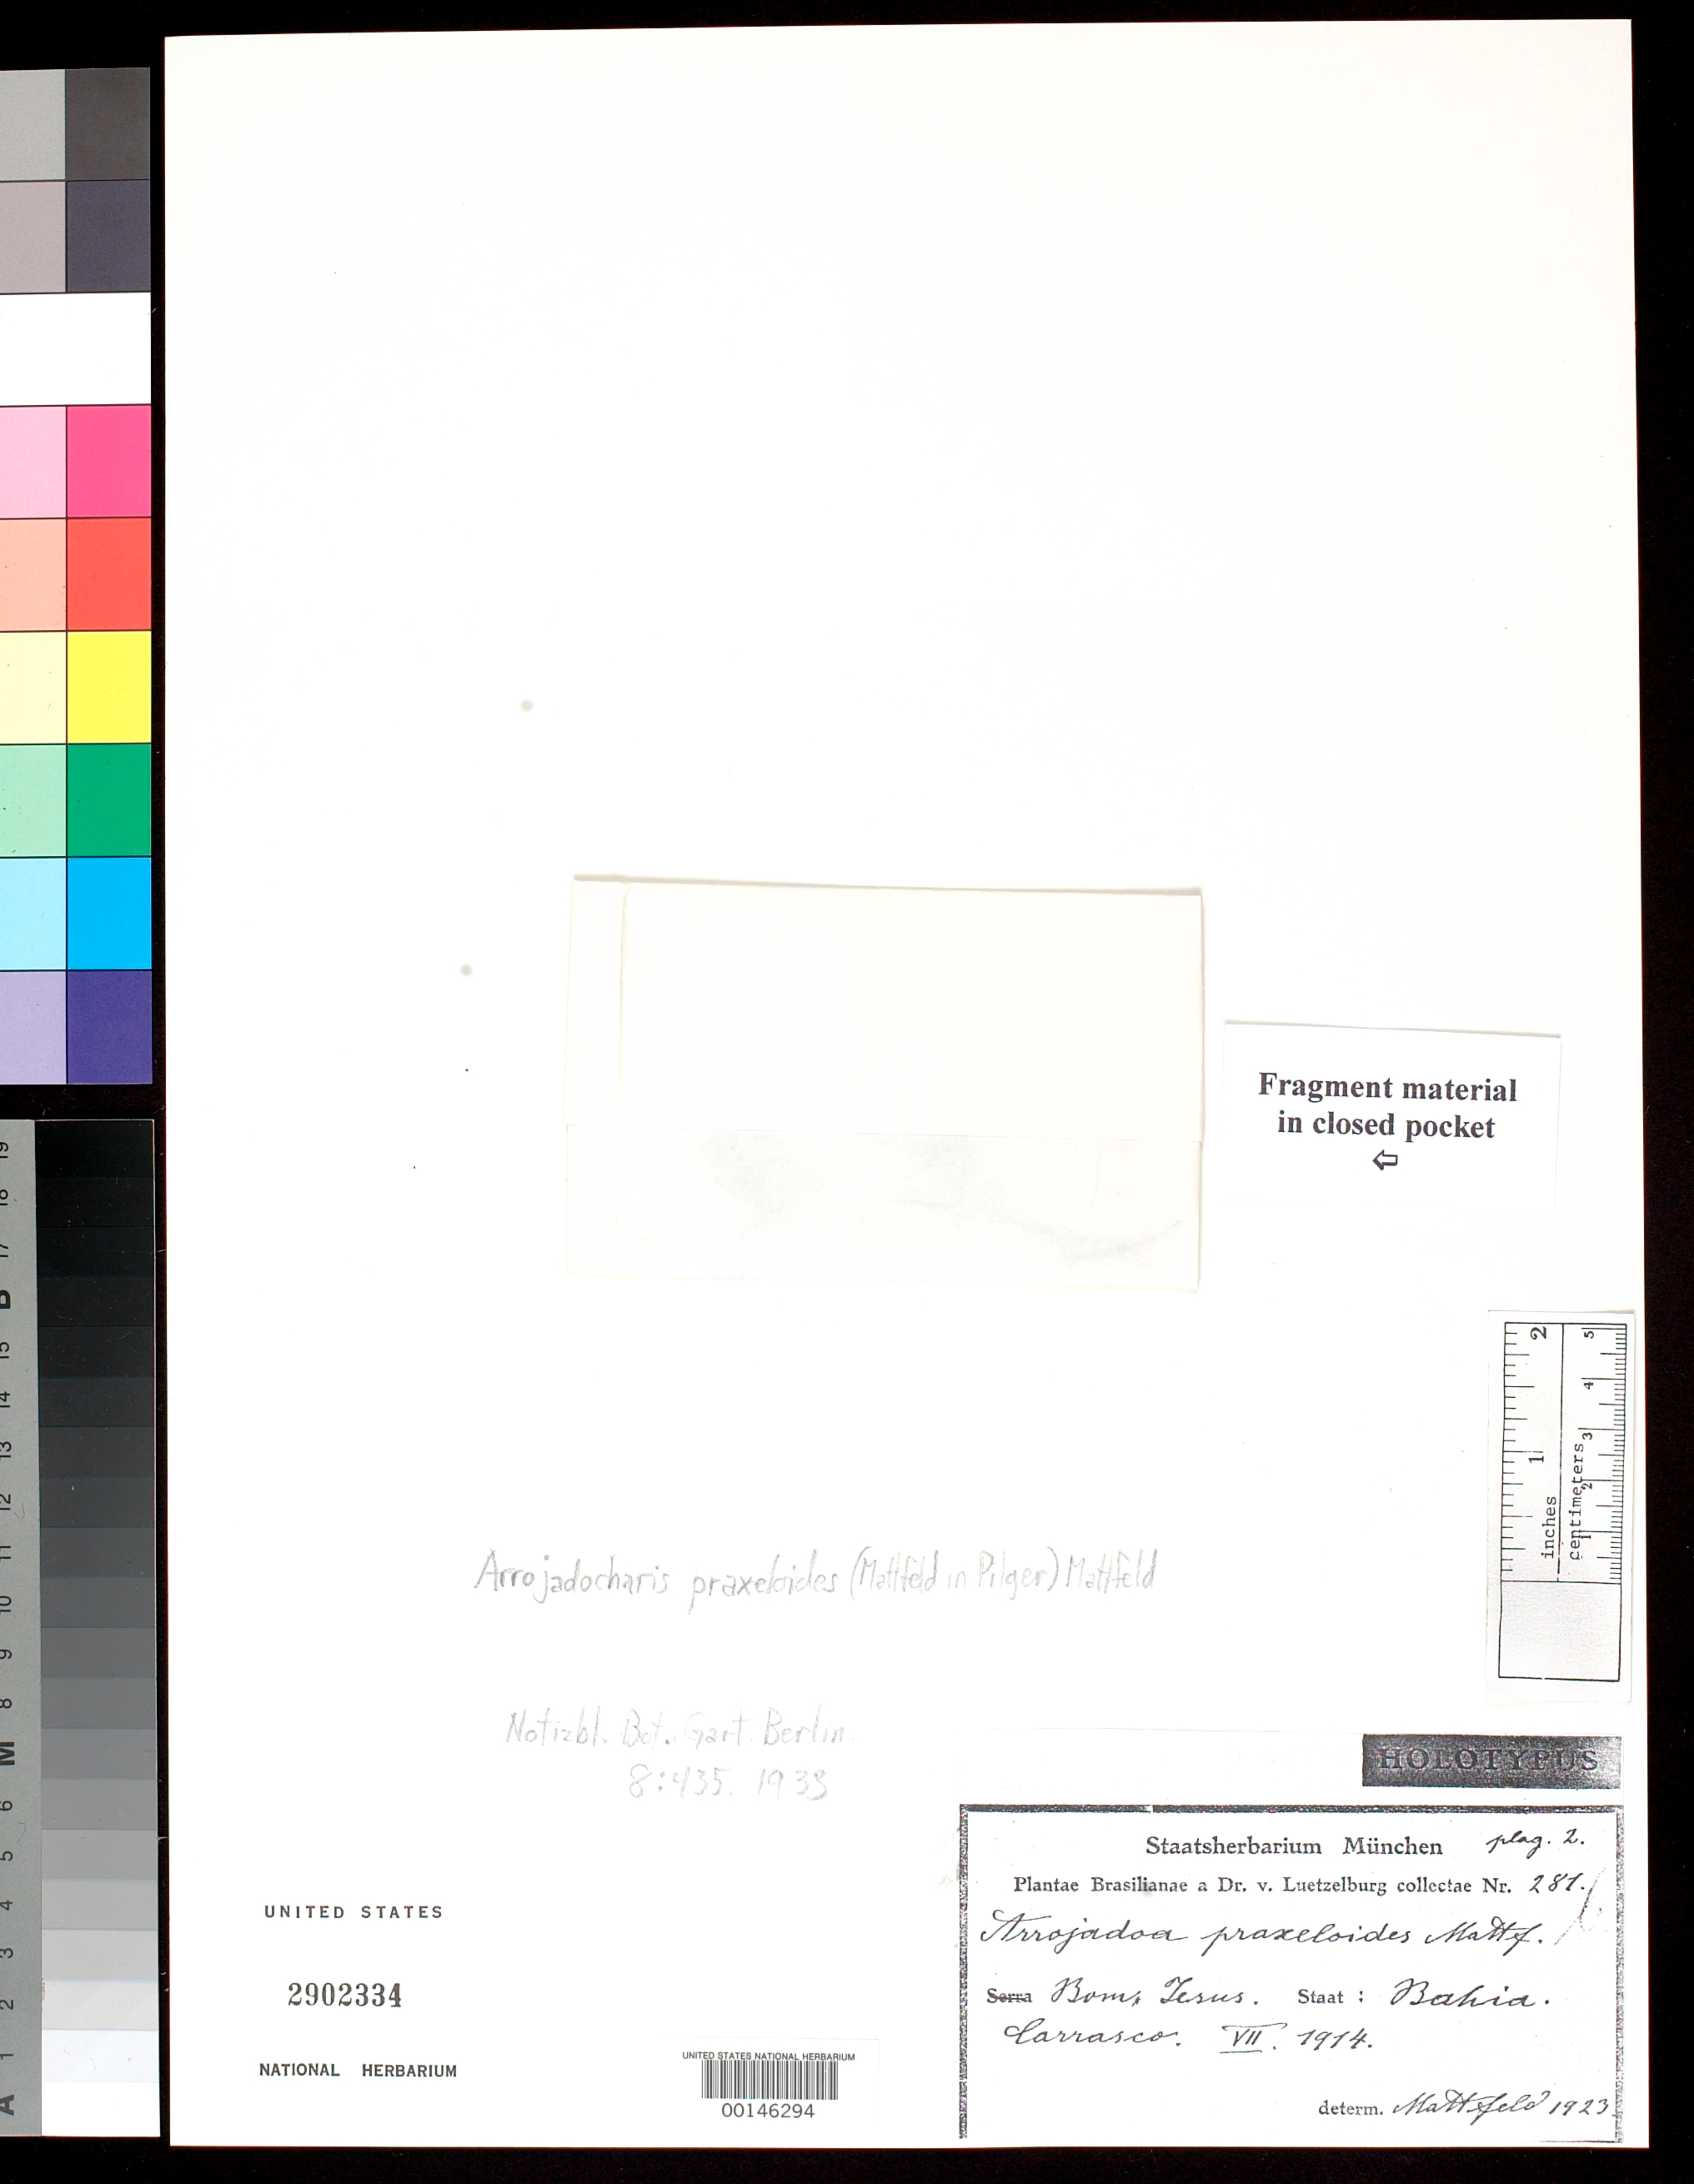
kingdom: Plantae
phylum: Tracheophyta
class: Magnoliopsida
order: Asterales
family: Asteraceae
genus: Arrojadoa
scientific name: Arrojadoa praxeloides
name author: Mattf. in Pilg.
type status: Isotype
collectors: P. von Luetzelburg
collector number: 281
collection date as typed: Jul 1914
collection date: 1914-07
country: Brazil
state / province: Bahia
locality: Central Bahia, Carrasco-gebiet [Carrasco area], Bom Jesus.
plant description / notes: Fragmentary material of type specimen ex herb. unknown (Berlin?)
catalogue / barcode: US 2902334